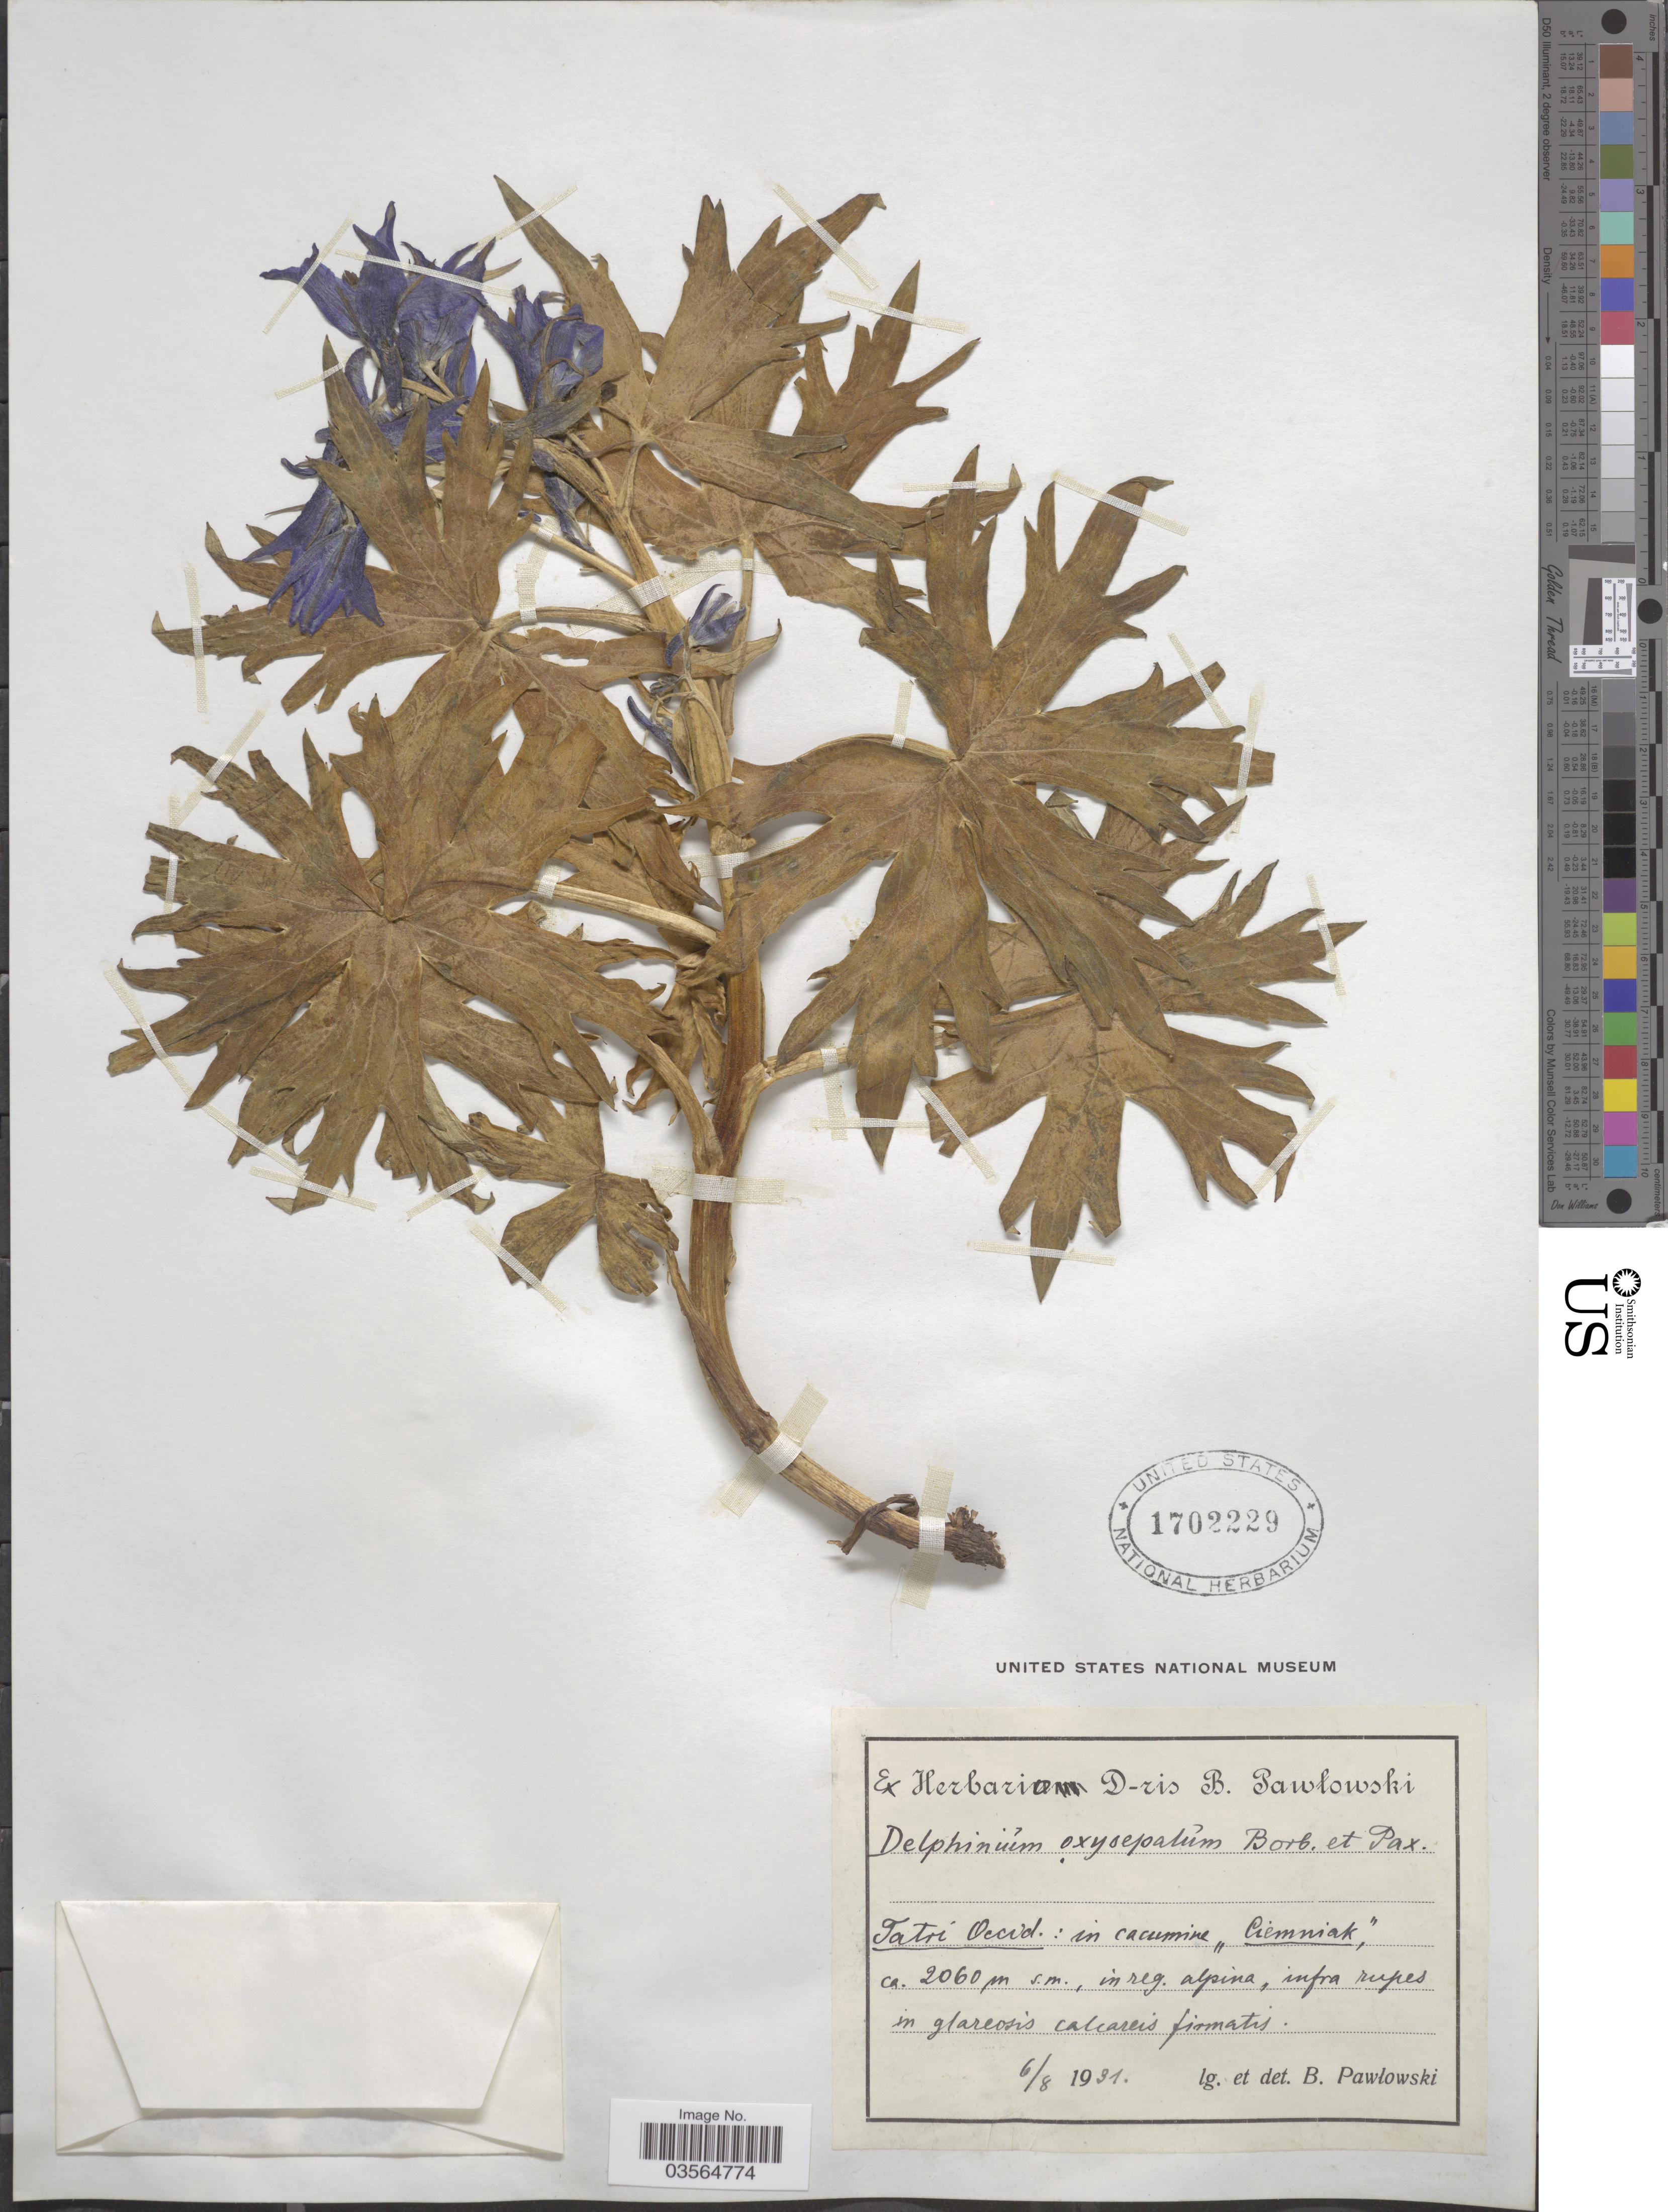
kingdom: Plantae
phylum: Tracheophyta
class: Magnoliopsida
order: Ranunculales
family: Ranunculaceae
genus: Delphinium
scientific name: Delphinium oxysepalum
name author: Pax ex Borbás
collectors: B. Pawlowski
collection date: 1931-08-06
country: Poland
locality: Tatri Occid.: in cacumine "Ciemniak", in reg. alpina, infra rupes in glareosis calcareis firmatis.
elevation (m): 2060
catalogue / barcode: US 1702229